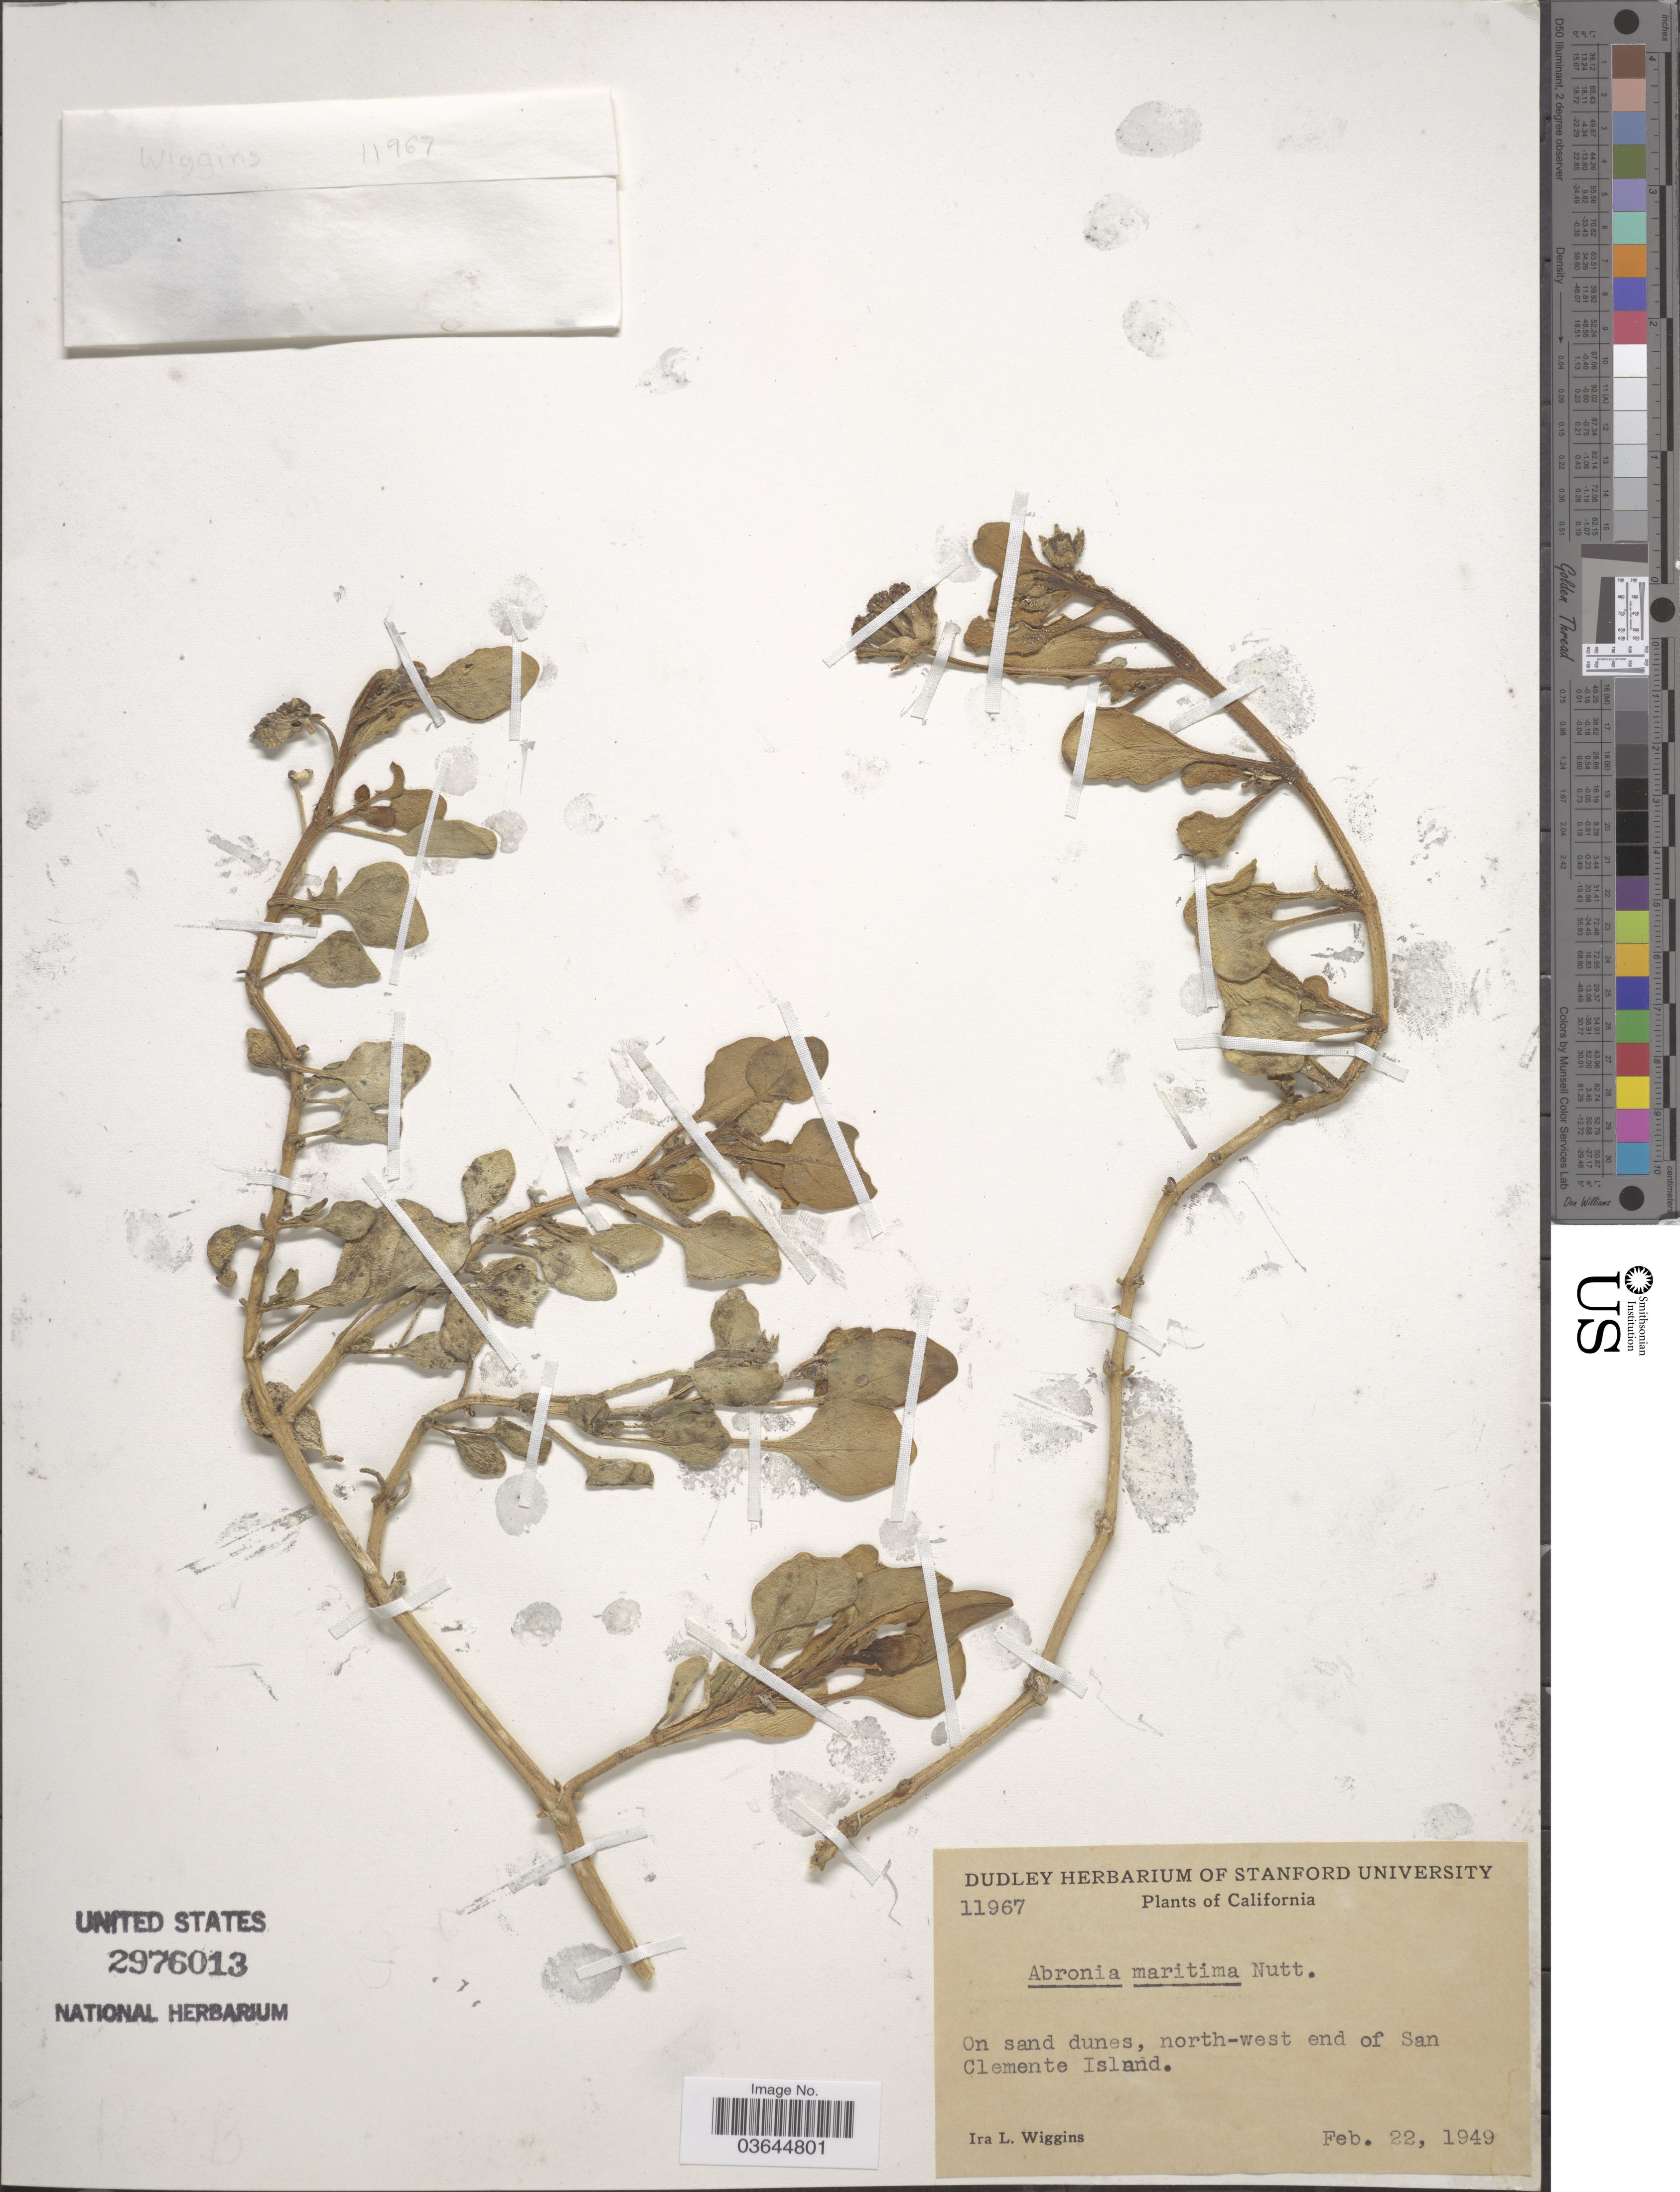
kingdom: Plantae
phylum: Tracheophyta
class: Magnoliopsida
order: Caryophyllales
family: Nyctaginaceae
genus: Abronia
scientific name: Abronia maritima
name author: Nutt. ex S. Watson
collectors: I. L. Wiggins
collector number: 11967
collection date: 1949-02-22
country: United States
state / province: California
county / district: Los Angeles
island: San Clemente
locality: On sand dunes, north-west end of San Clemente Island.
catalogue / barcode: US 2976013